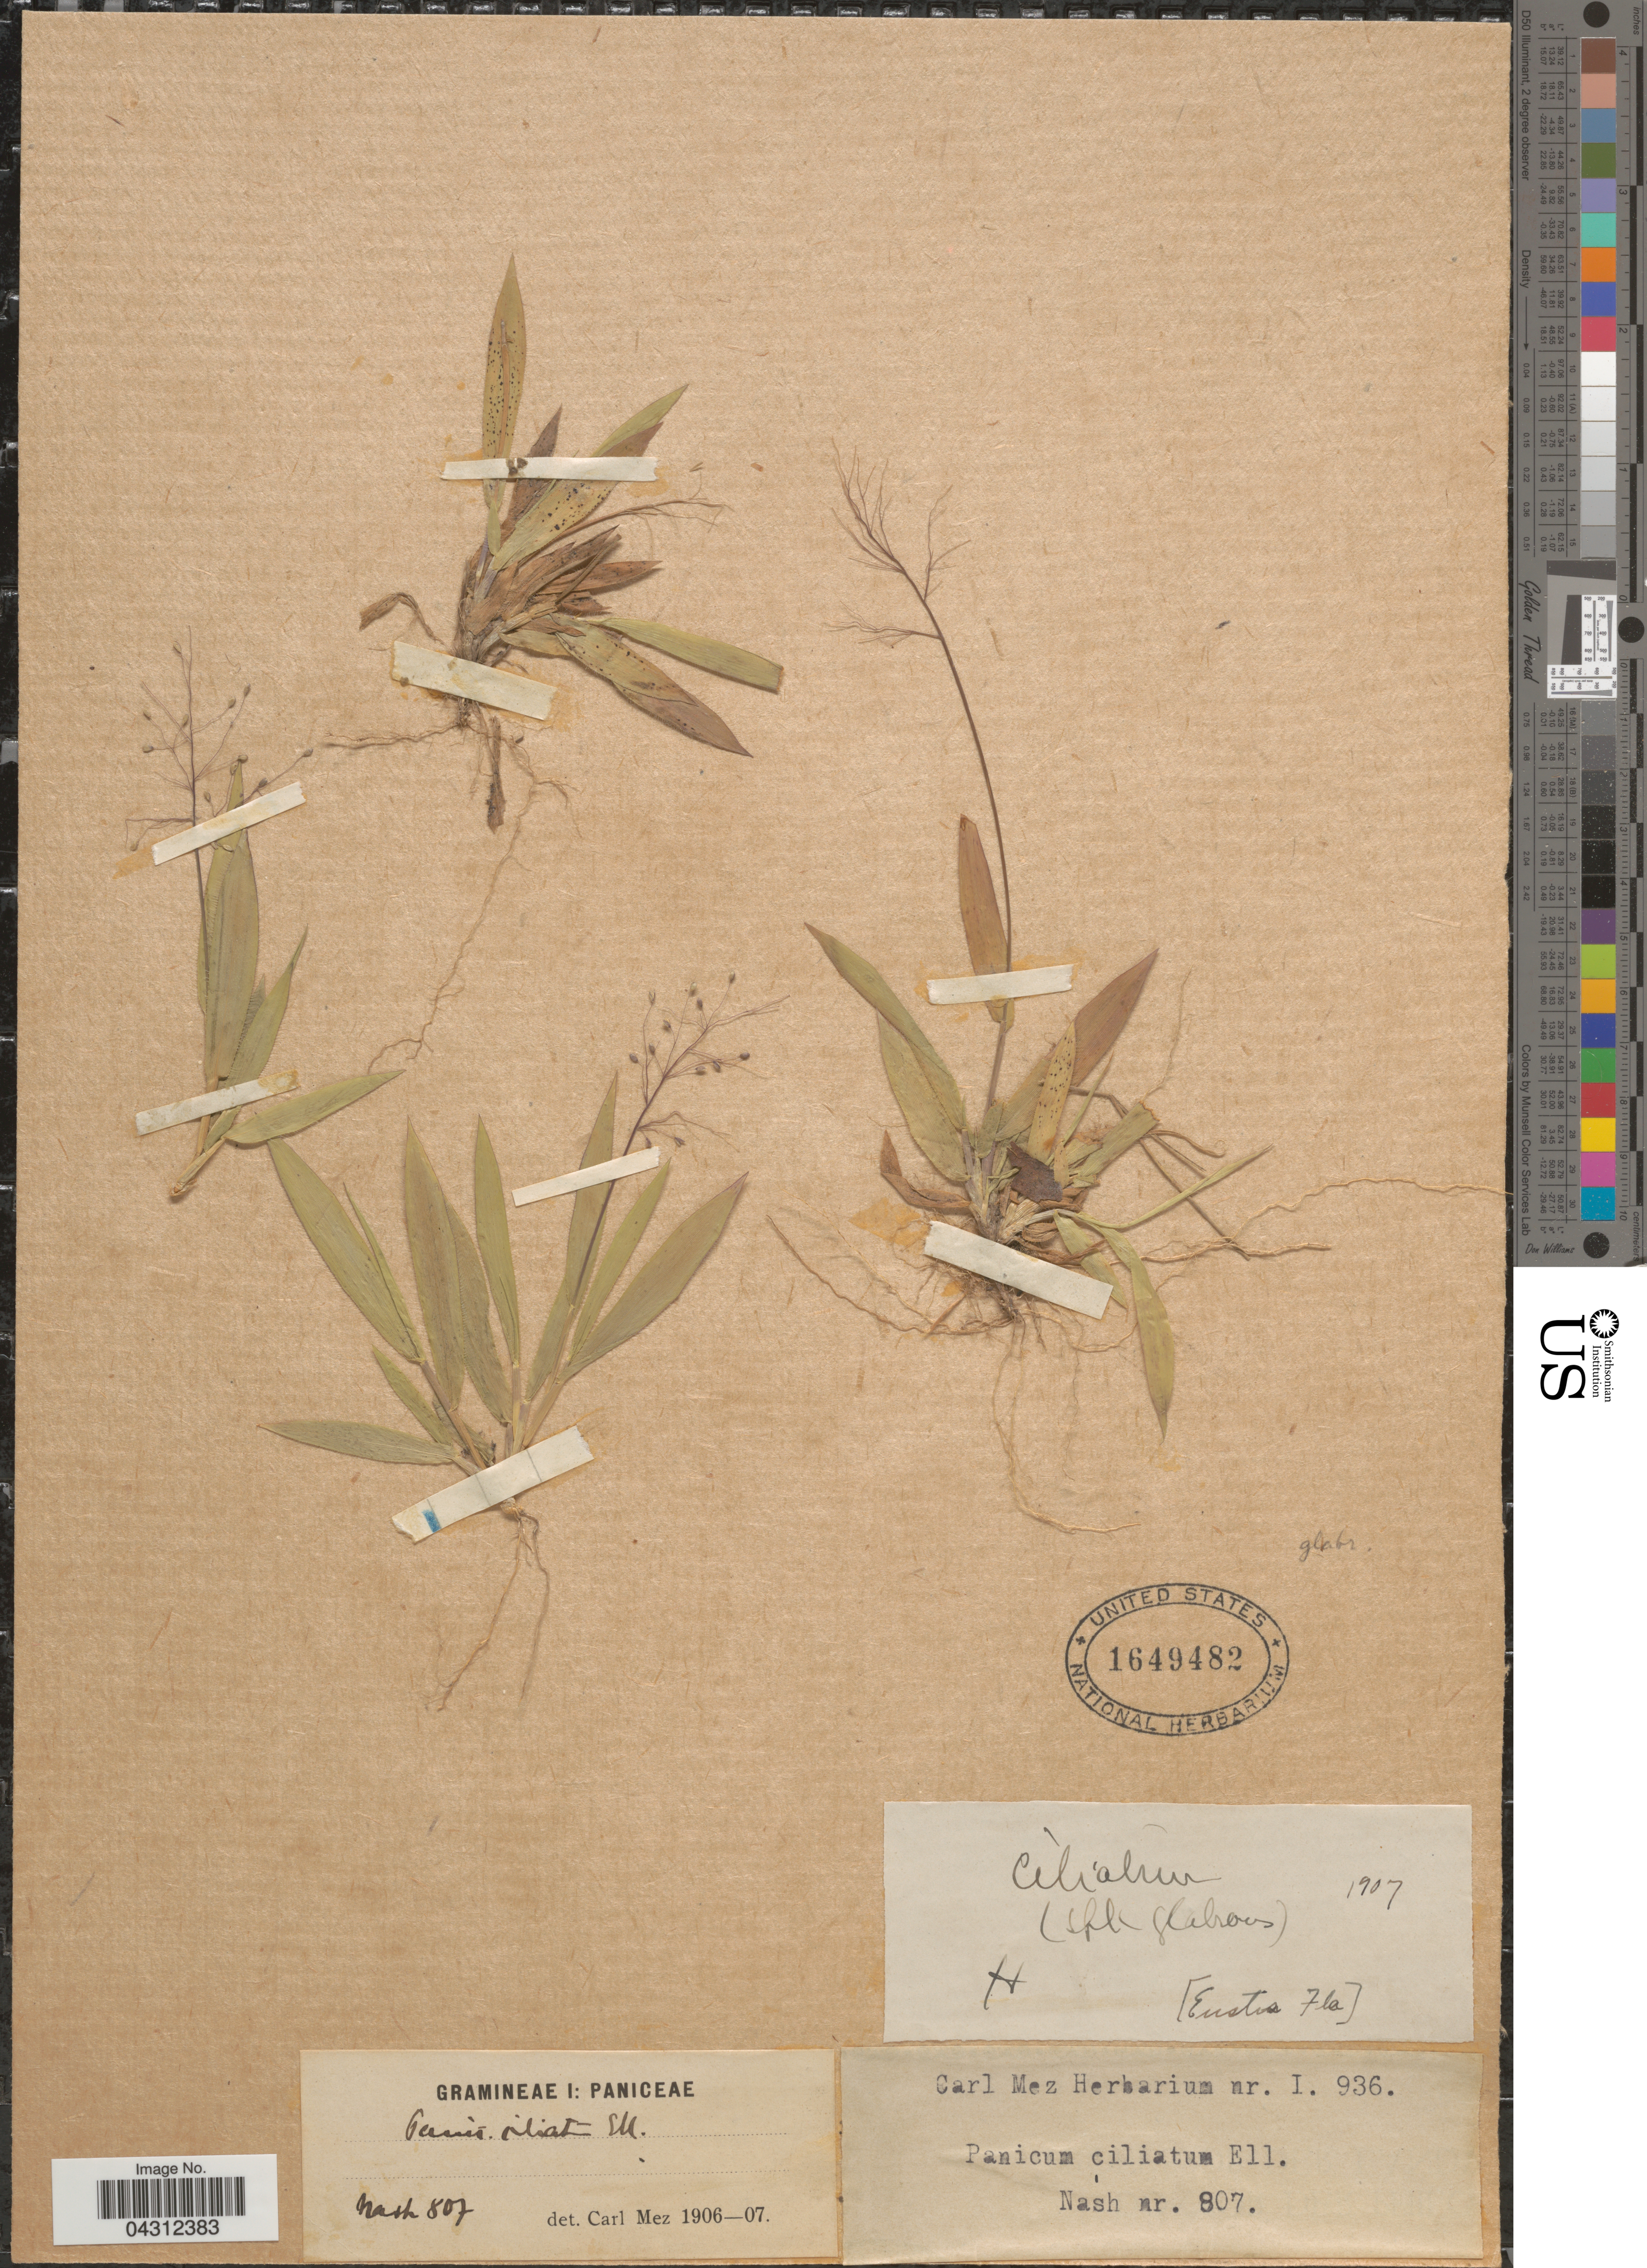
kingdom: Plantae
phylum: Tracheophyta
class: Liliopsida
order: Poales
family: Poaceae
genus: Dichanthelium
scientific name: Dichanthelium strigosum var. leucoblepharis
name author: (Trin.) Freckmann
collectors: -- Nash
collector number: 807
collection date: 1907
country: United States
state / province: Florida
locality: Eustis.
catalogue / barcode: US 1649482